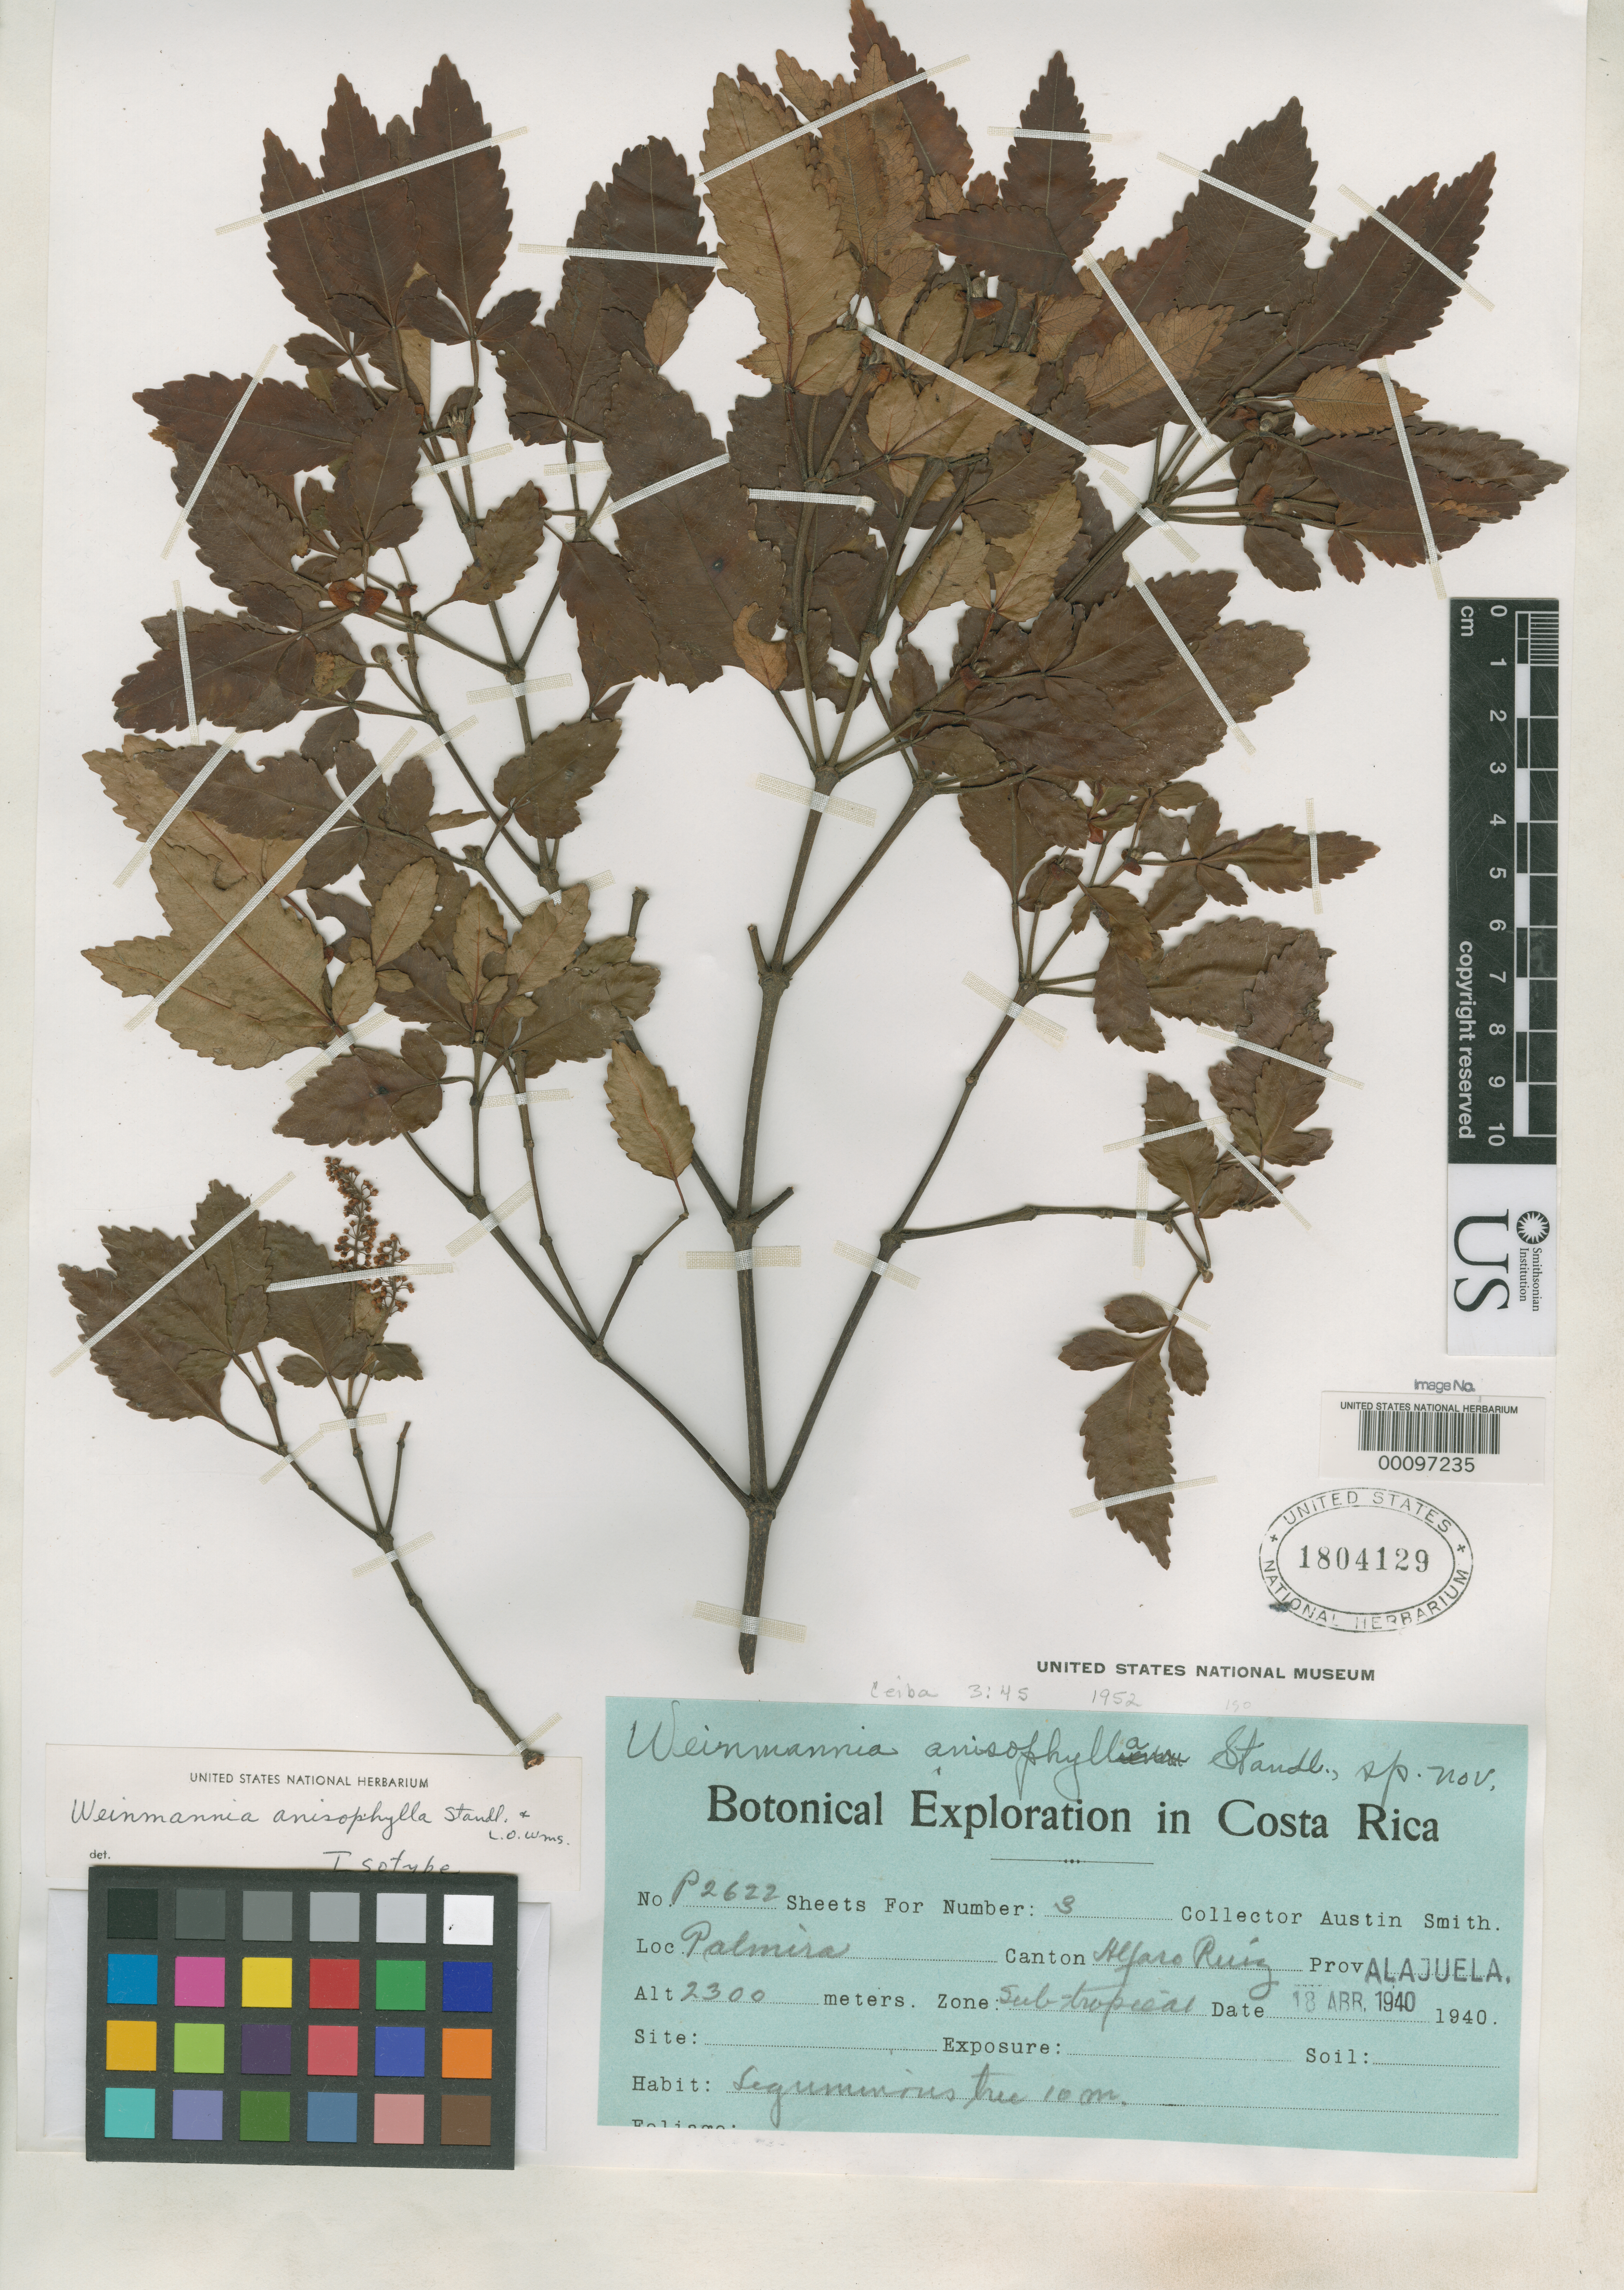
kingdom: Plantae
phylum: Tracheophyta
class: Magnoliopsida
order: Oxalidales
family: Cunoniaceae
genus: Weinmannia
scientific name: Weinmannia anisophylla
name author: Standl. & L.O. Williams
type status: Isotype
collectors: Aust P. Smith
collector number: P 2622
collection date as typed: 18 Apr 1940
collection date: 1940-04-18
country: Costa Rica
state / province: Alajuela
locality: Palmira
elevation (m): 2300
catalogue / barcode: US 1804129